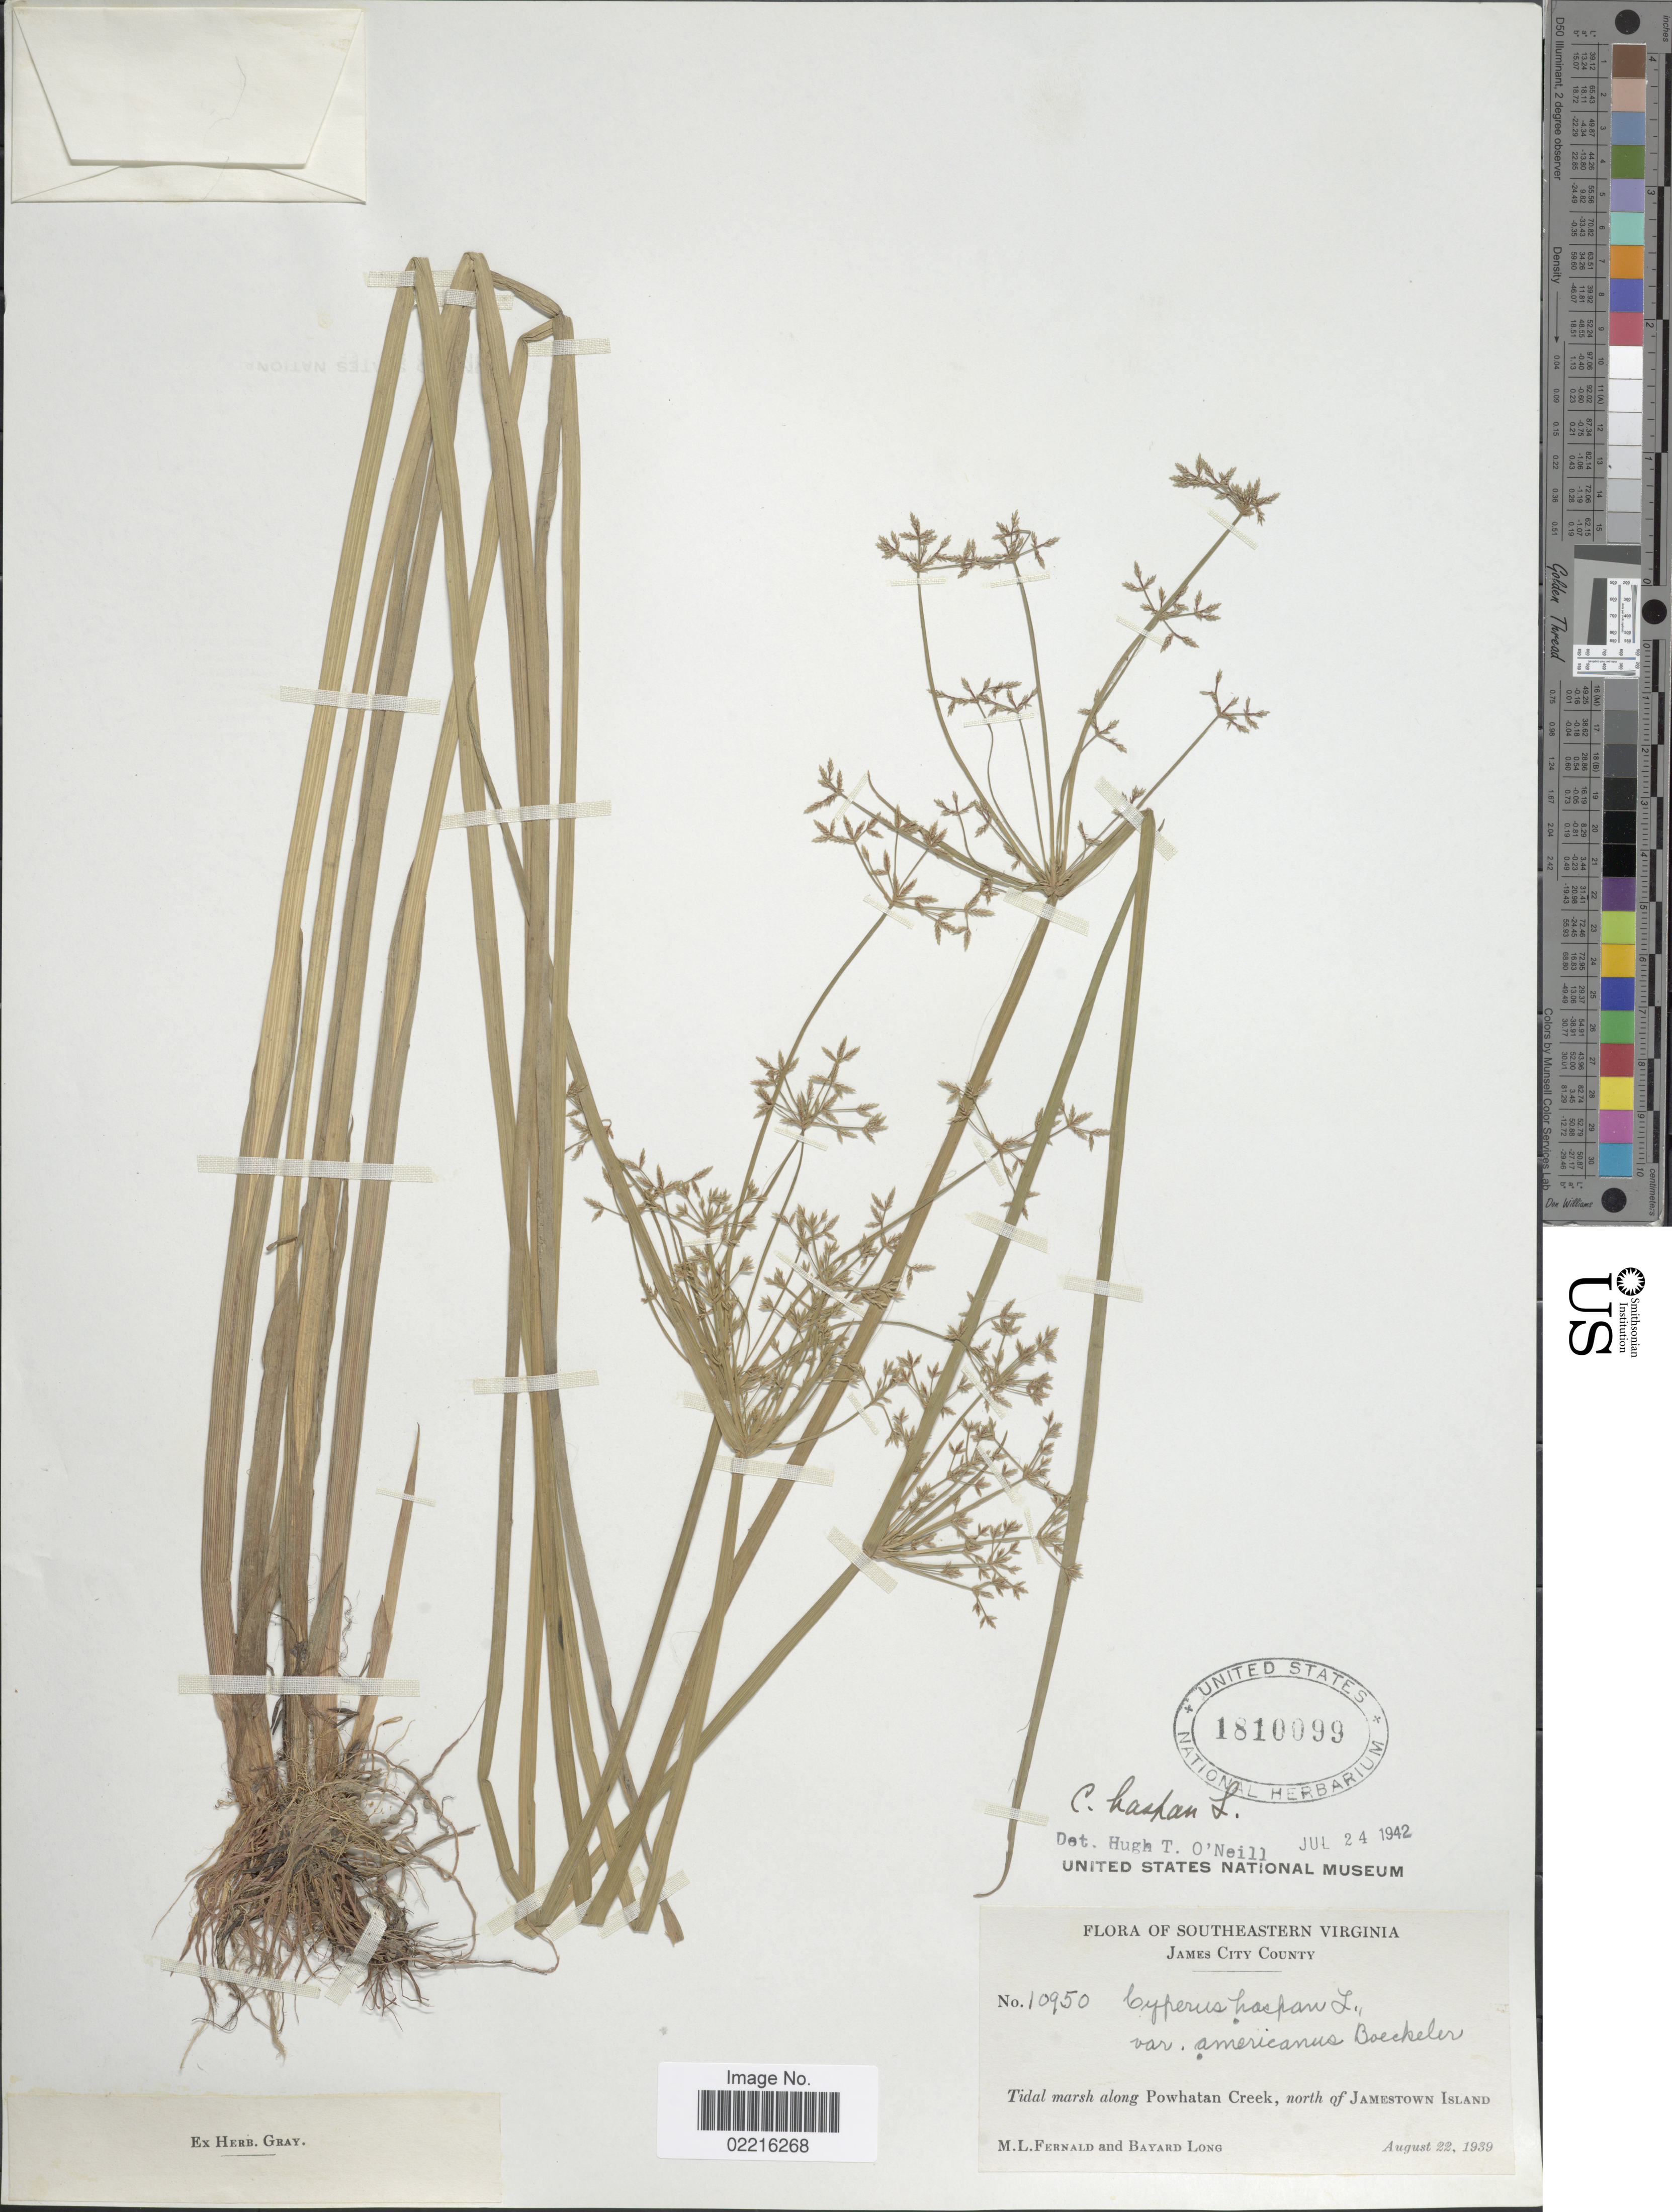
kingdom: Plantae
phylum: Tracheophyta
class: Liliopsida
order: Poales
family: Cyperaceae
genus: Cyperus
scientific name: Cyperus haspan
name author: L.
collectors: M. L. Fernald & B. Long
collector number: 10950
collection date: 1939-08-22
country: United States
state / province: Virginia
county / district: James City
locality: Southeastern Virginia, James City County, along Powhatan Creek, north of Jamestown Island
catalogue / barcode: US 1810099